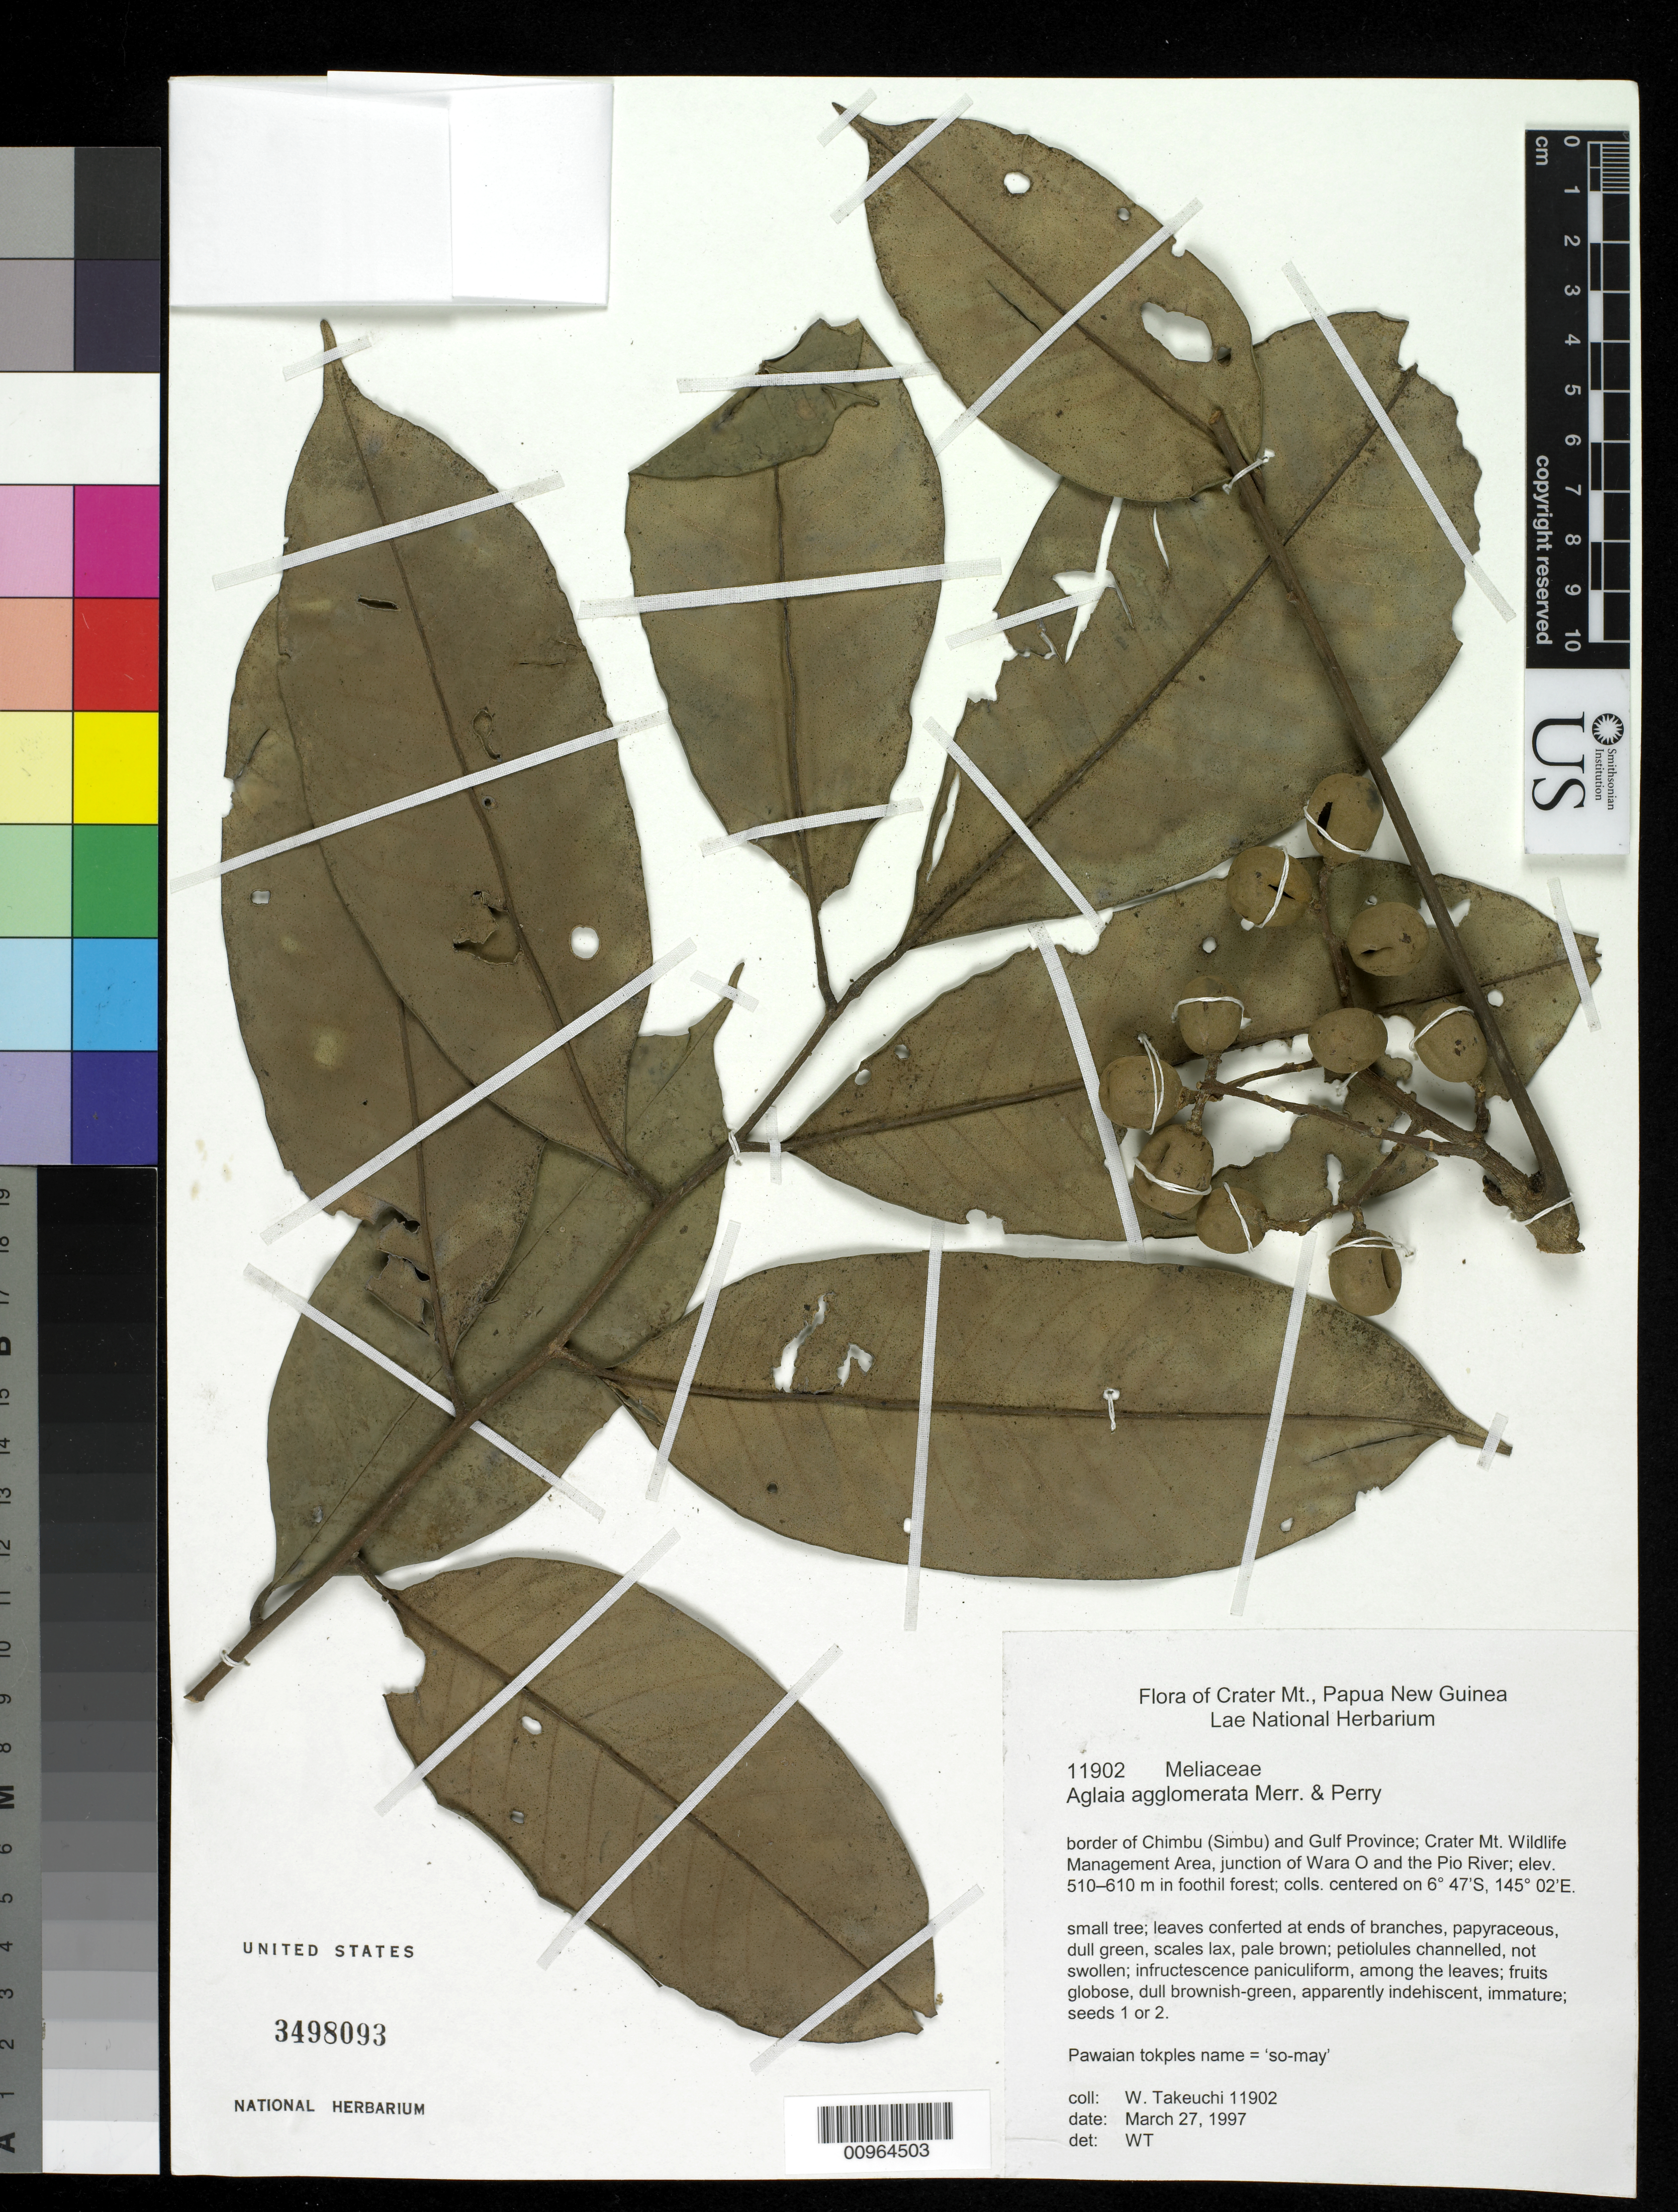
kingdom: Plantae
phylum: Tracheophyta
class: Magnoliopsida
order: Sapindales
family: Meliaceae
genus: Aglaia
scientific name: Aglaia agglomerata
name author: Merr. & L.M. Perry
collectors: W. N. Takeuchi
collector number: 11902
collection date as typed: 27 Mar 1997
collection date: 1997-03-27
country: Papua New Guinea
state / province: Chimbu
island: New Guinea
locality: Border of Chimbu (Simbu) and Gulf Province; Crater Mt. Wildlife Management Area, junction of Wara O and the Pio River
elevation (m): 510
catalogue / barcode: US 3498093